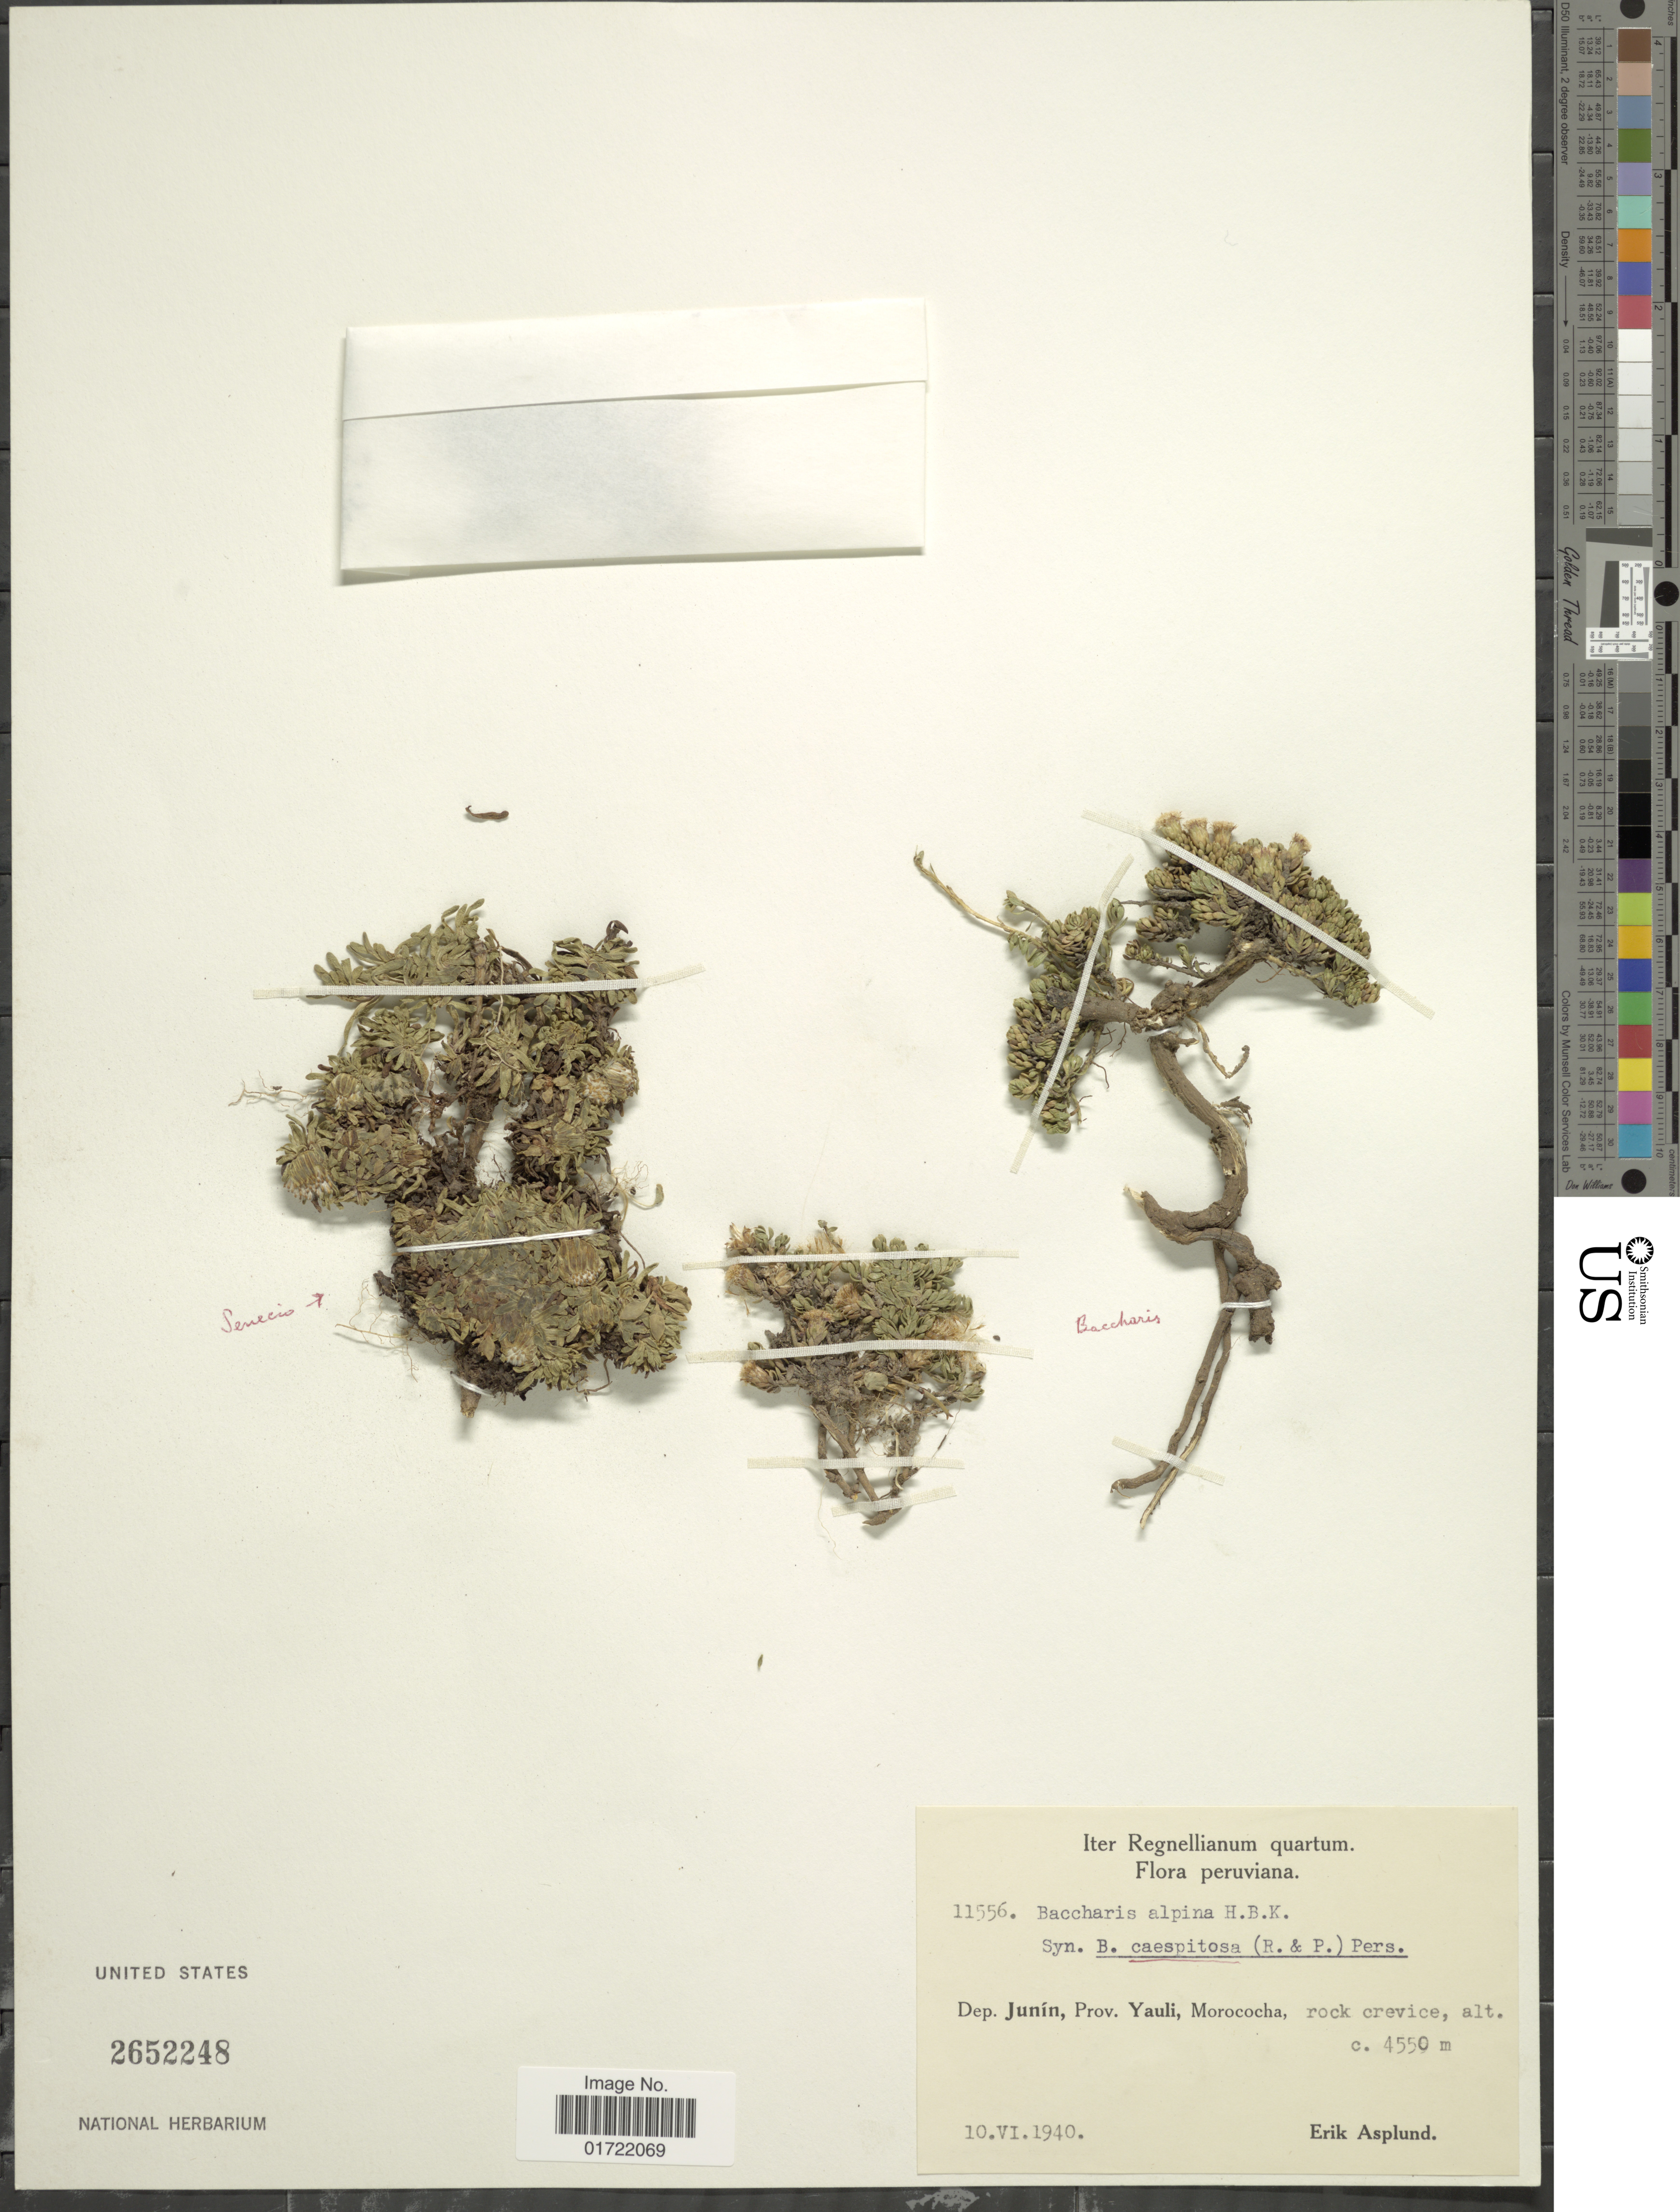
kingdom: Plantae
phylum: Tracheophyta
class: Magnoliopsida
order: Asterales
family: Asteraceae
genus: Baccharis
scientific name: Baccharis caespitosa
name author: (Ruiz & Pav.) Pers.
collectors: E. Asplund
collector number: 11556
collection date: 1940-10-06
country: Peru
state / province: Junín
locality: Dep. Junin, Prov. Yauli, Morococha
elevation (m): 4550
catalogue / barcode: US 2652248